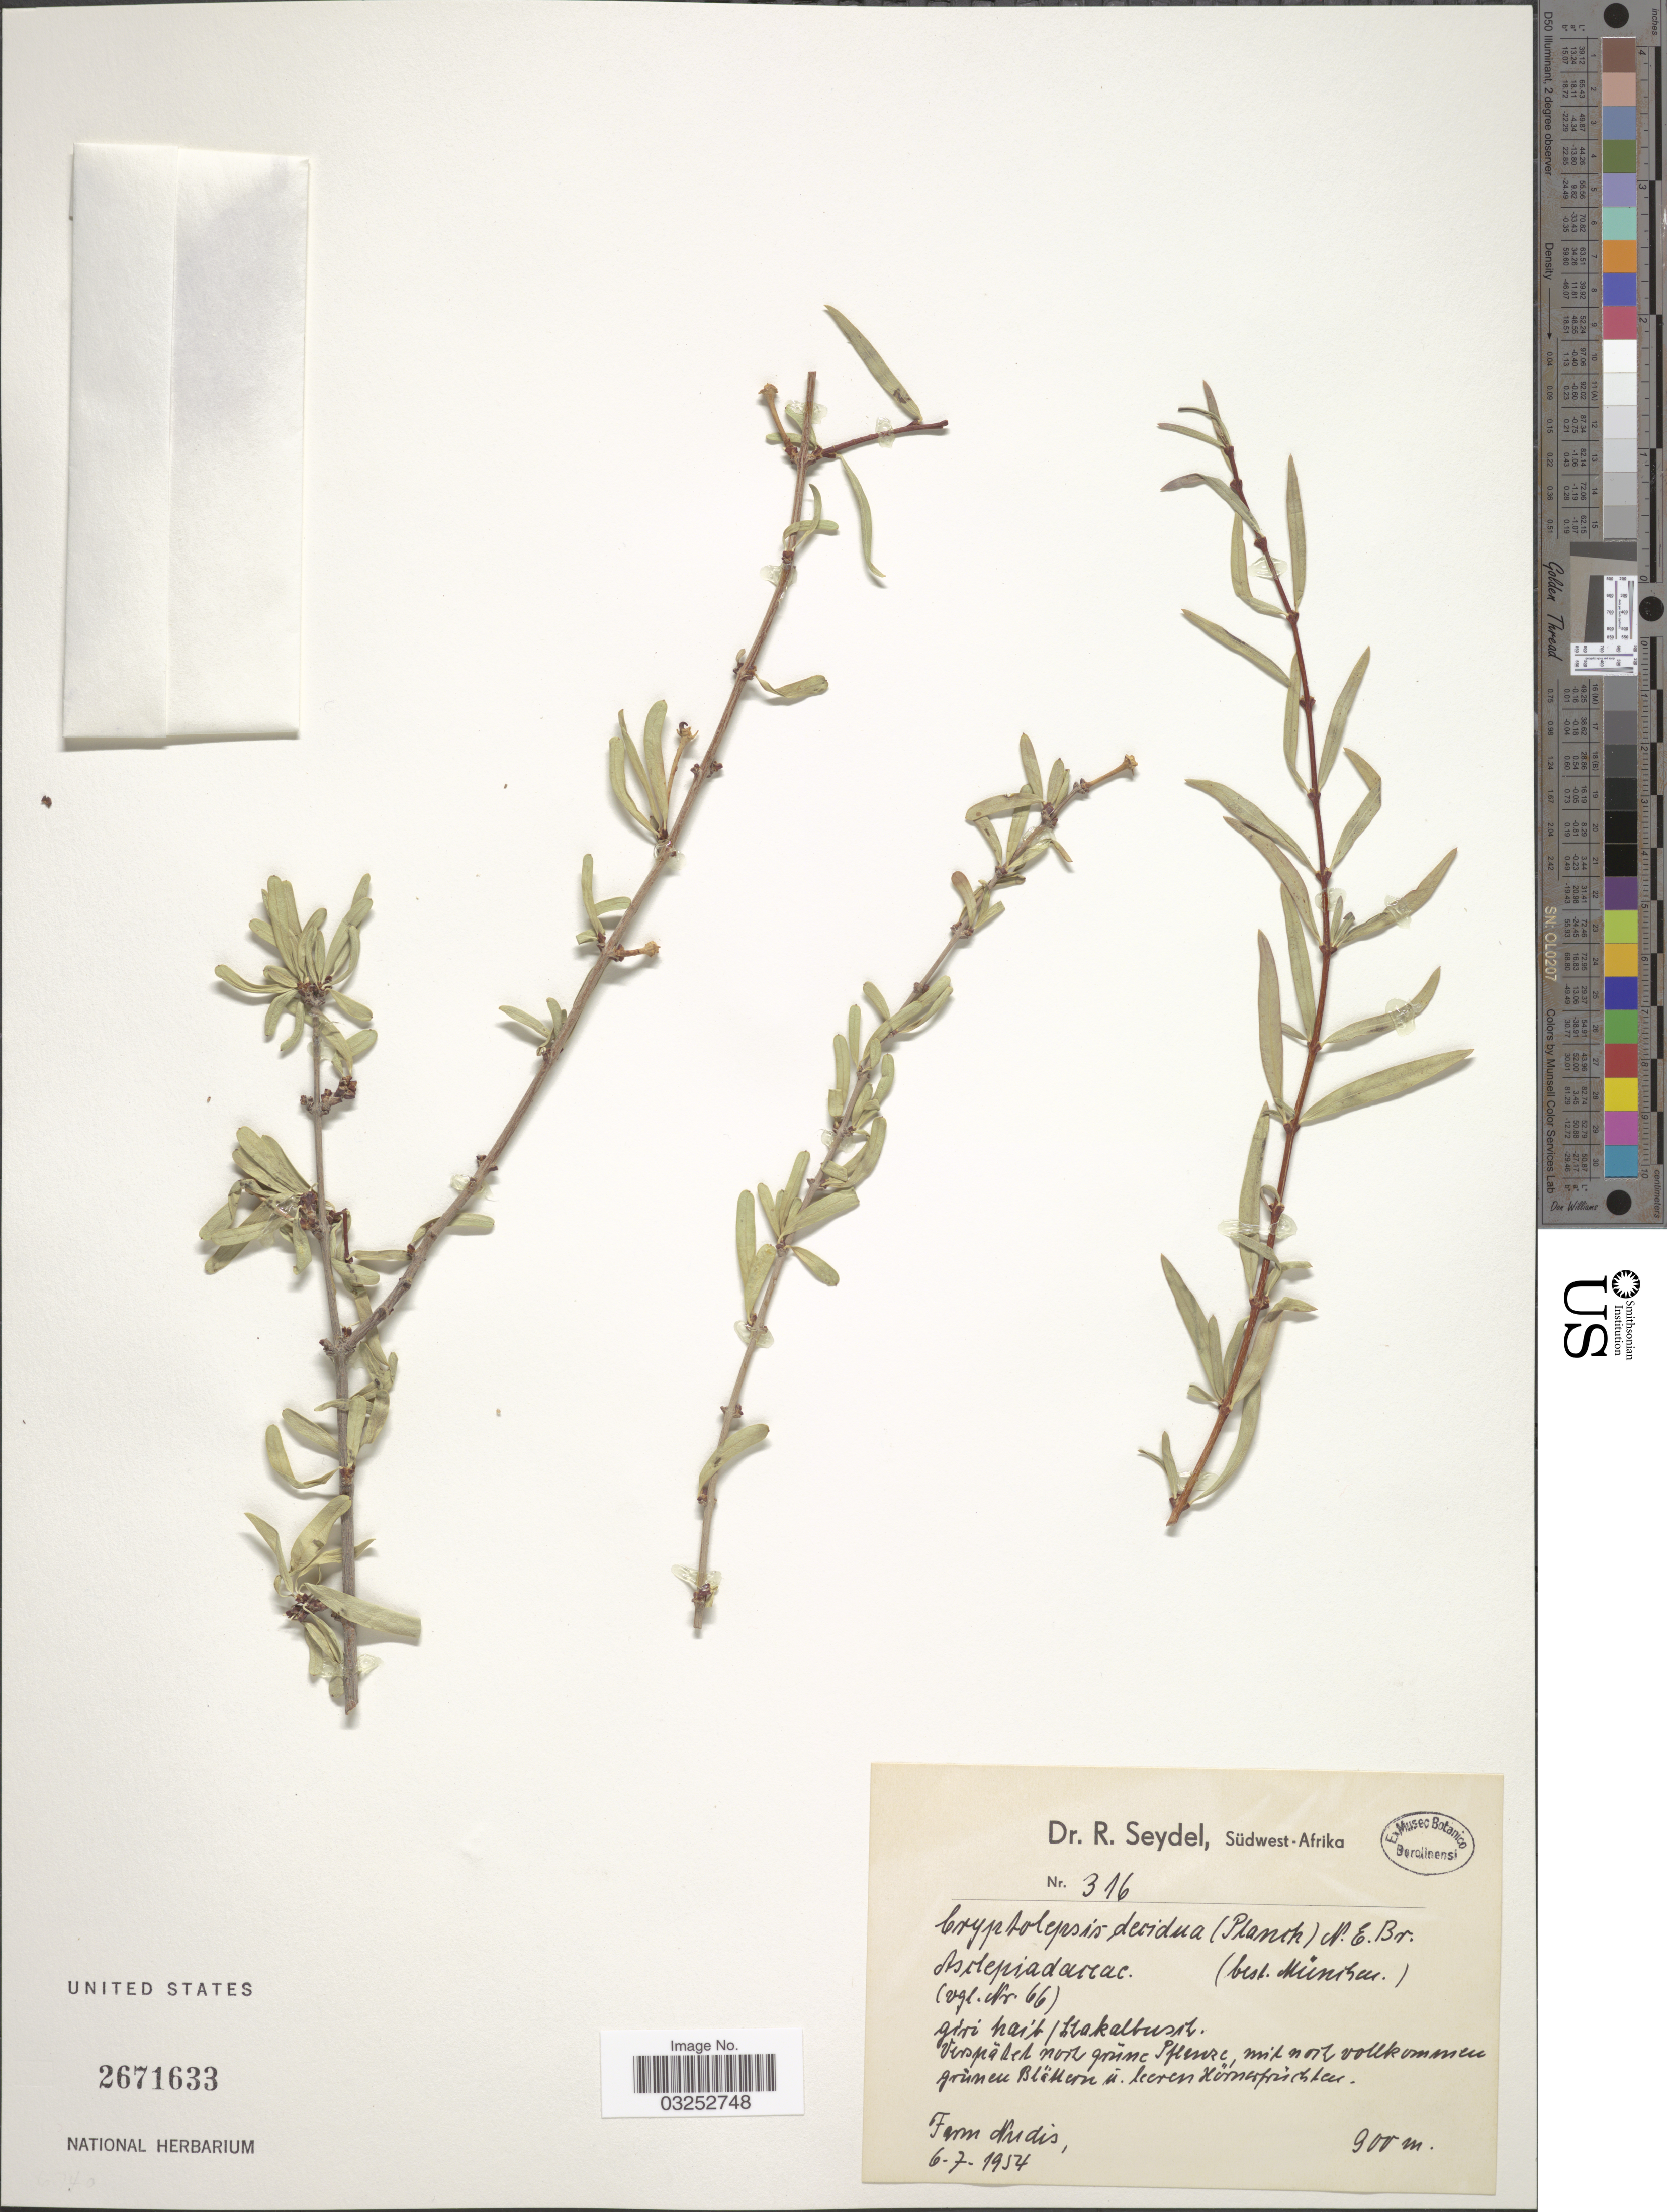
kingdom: Plantae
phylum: Tracheophyta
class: Magnoliopsida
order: Gentianales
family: Apocynaceae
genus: Cryptolepis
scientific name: Cryptolepis decidua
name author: (Planch. ex Benth.) N.E. Br.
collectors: R. Seydel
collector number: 316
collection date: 1954-07-06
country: Namibia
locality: Südwest-Afrika, Farm Nudis.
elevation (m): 900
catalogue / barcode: US 2671633